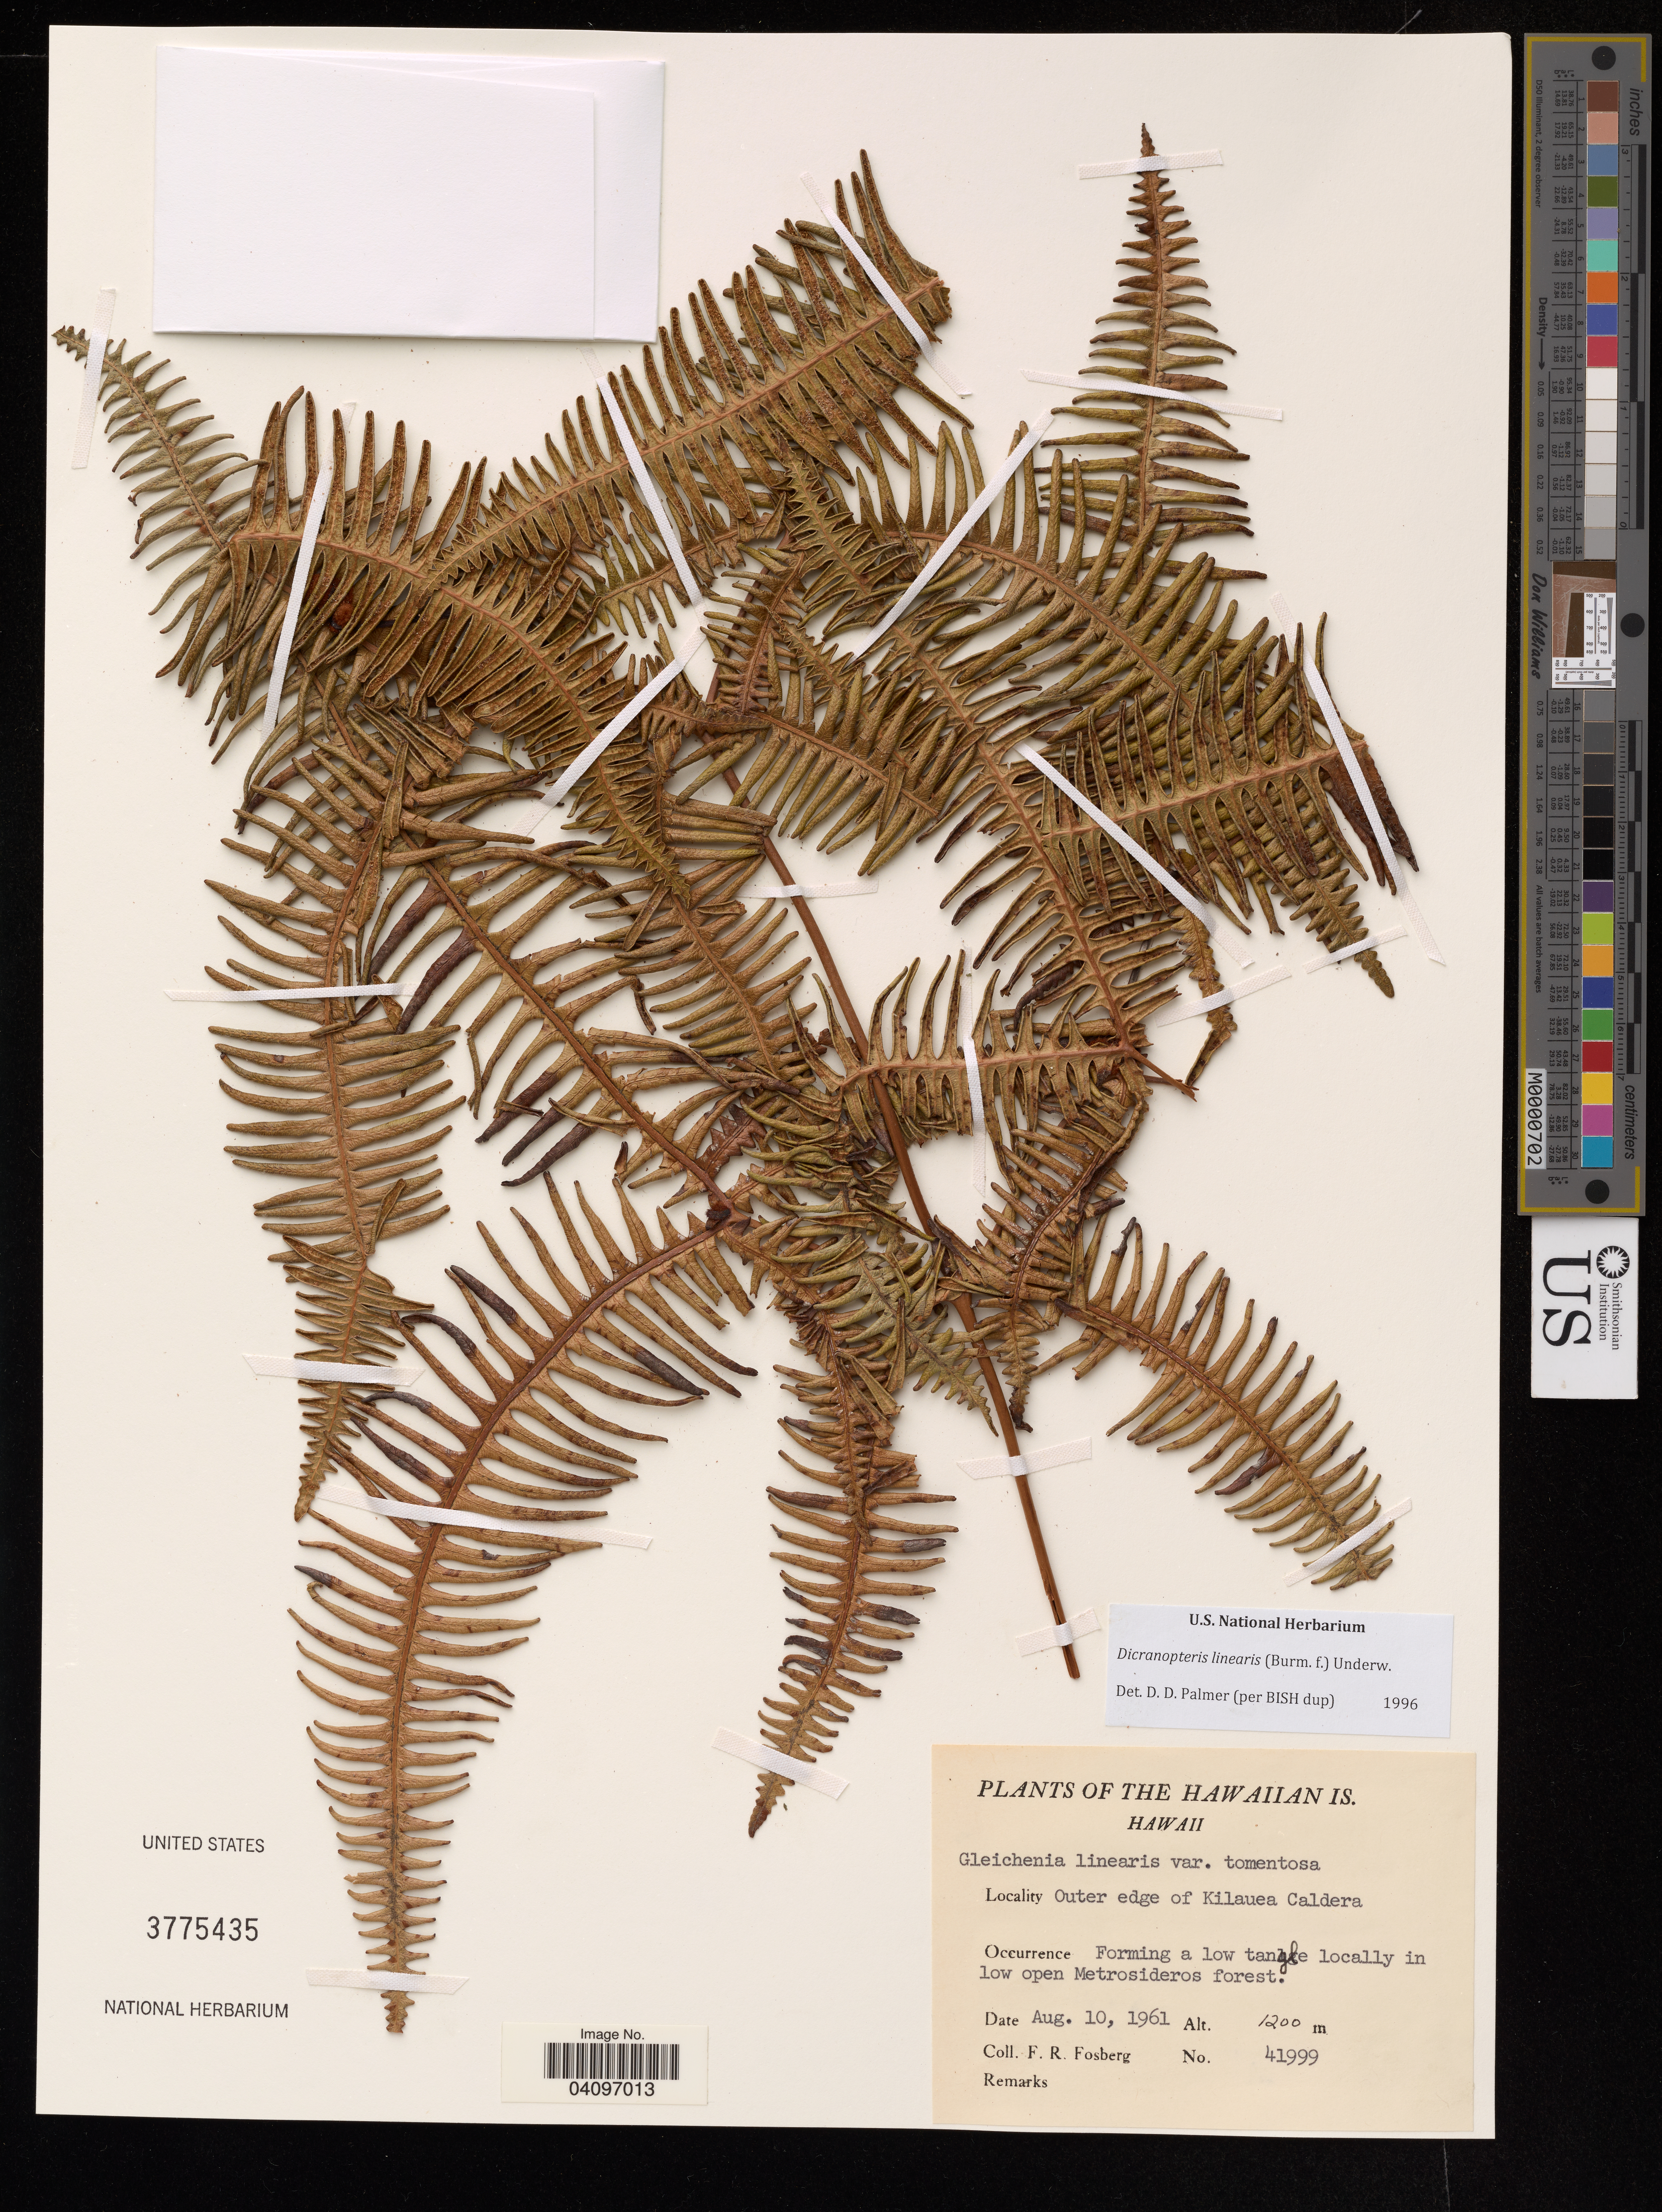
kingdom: Plantae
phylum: Tracheophyta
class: Polypodiopsida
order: Gleicheniales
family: Gleicheniaceae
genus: Dicranopteris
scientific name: Dicranopteris linearis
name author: (Burm. f.) Underw.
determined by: Palmer, D. D.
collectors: F. R. Fosberg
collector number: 41999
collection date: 1961-08-10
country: United States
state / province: Hawaii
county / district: Hawaii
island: Hawaii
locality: outer edge of Kilauea caldera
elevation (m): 1200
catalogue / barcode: US 3775435